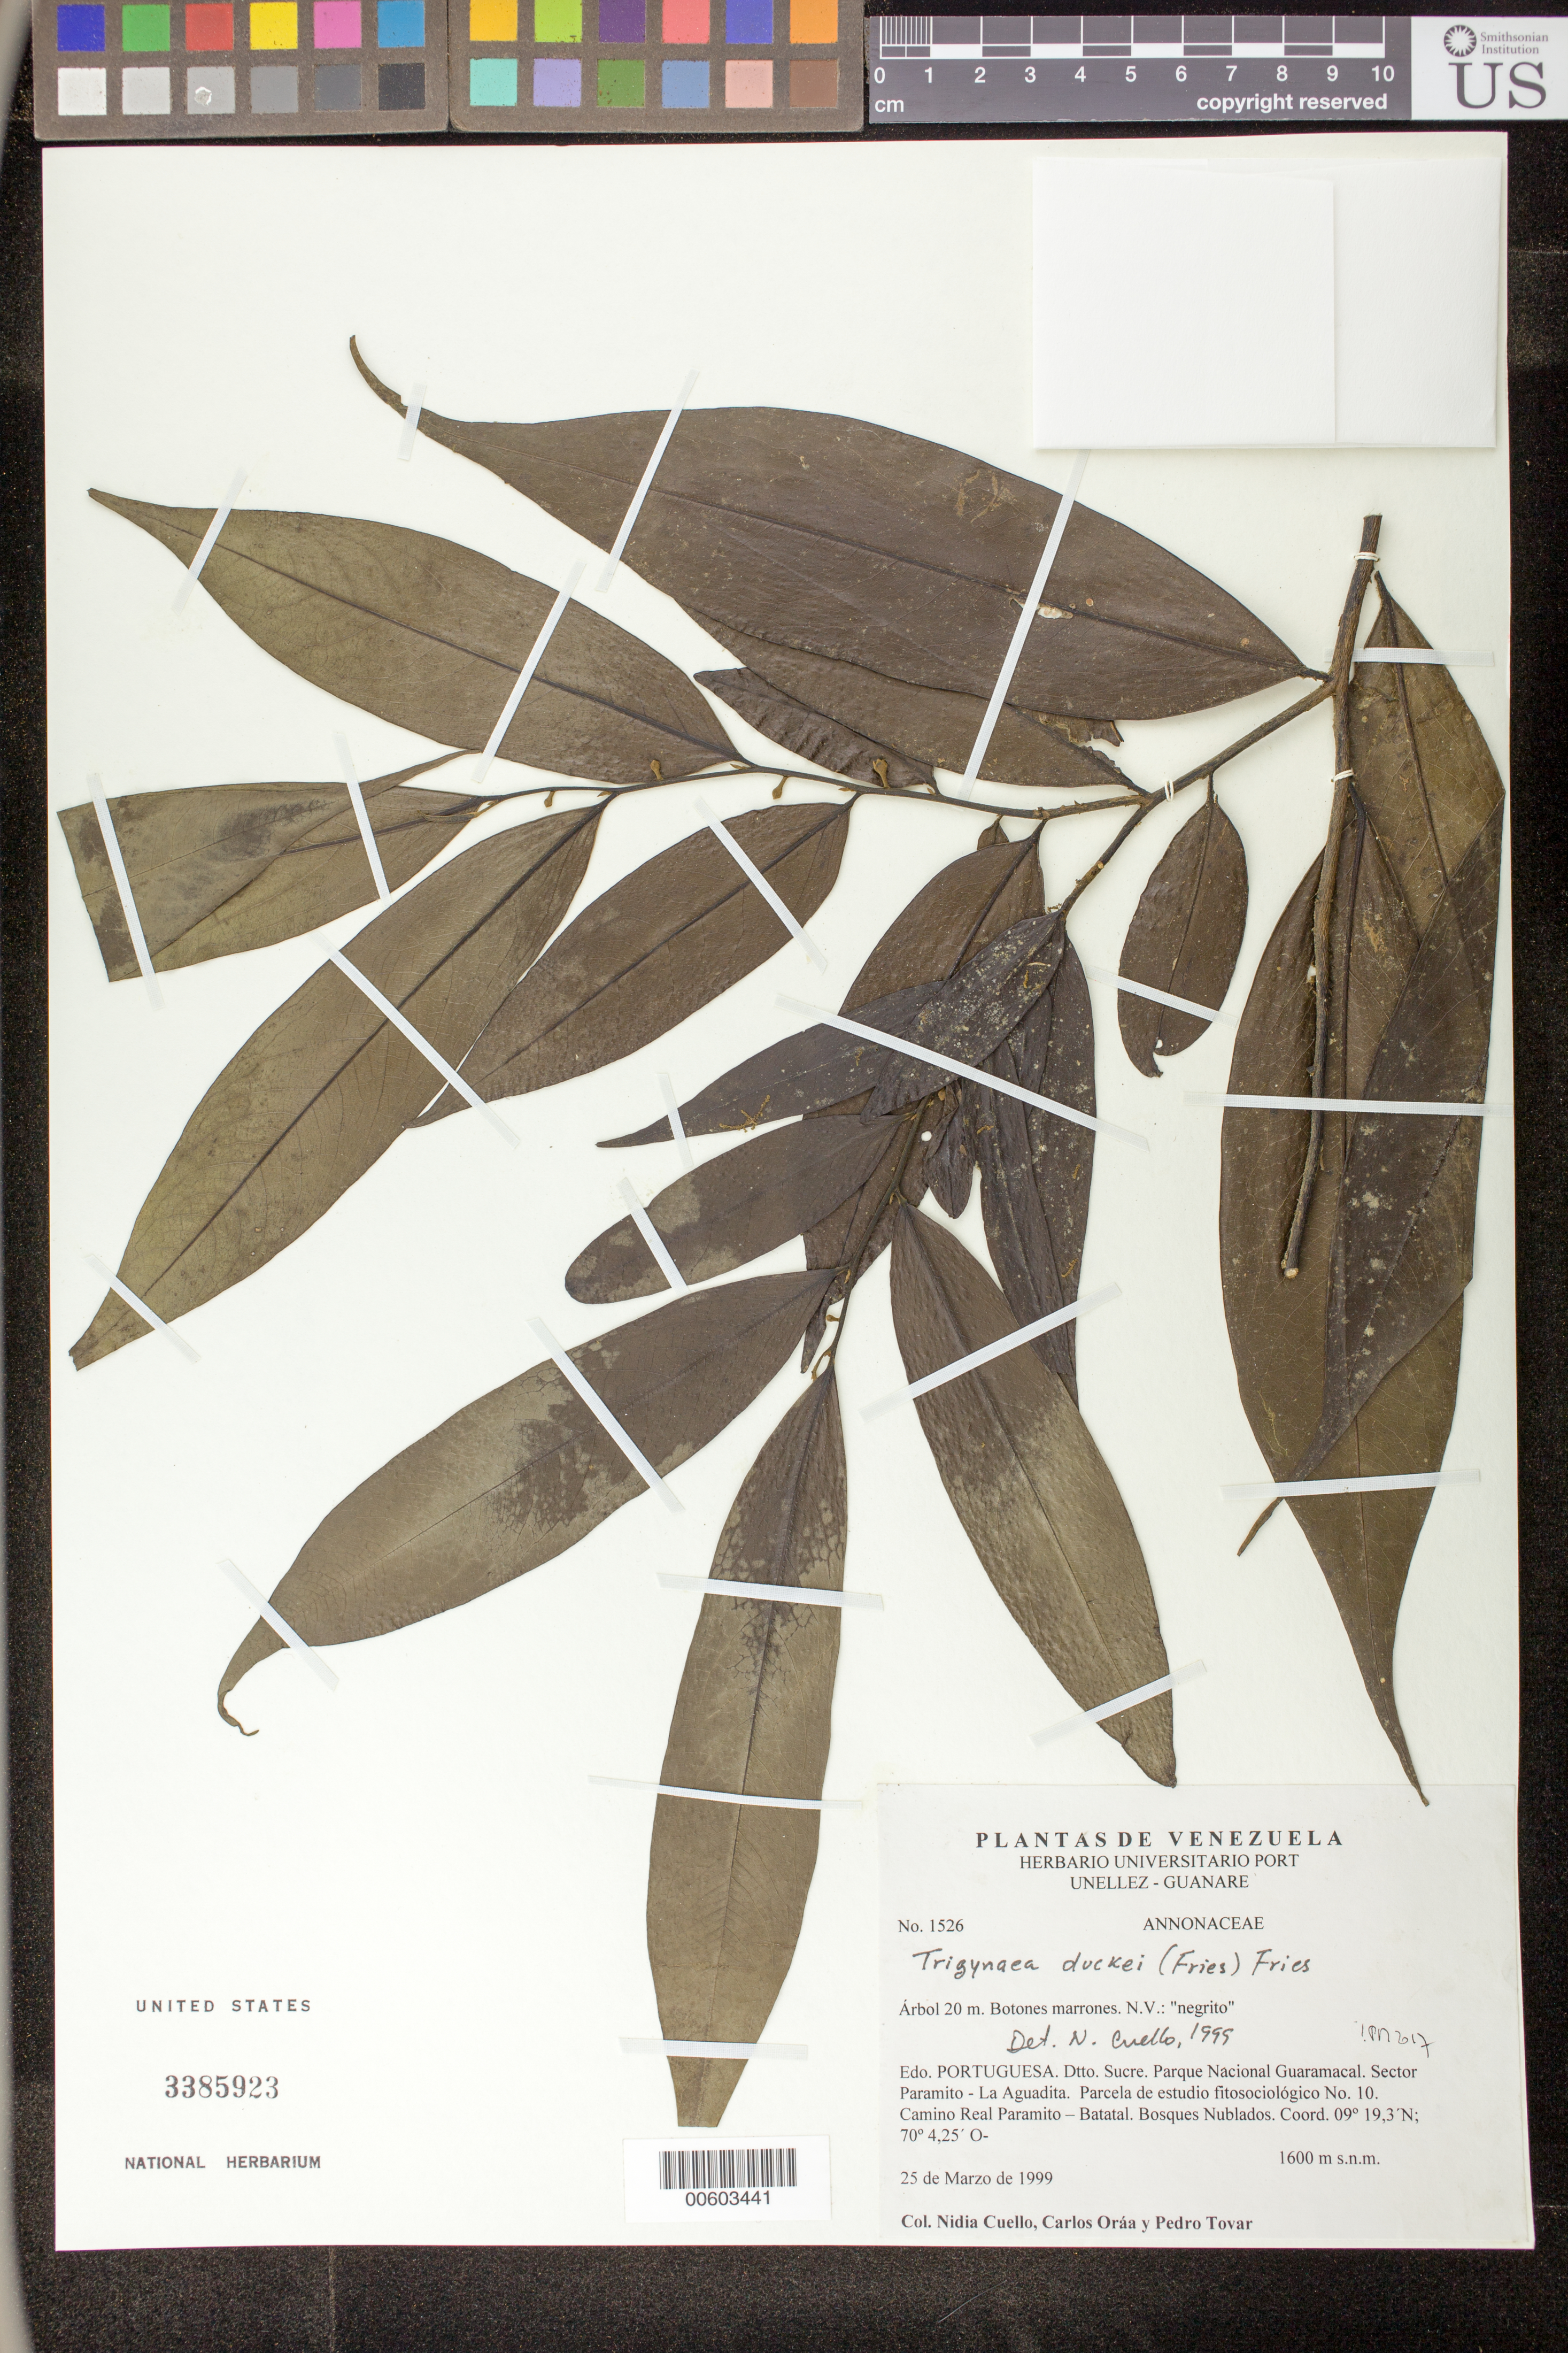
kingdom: Plantae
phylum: Tracheophyta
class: Magnoliopsida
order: Magnoliales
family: Annonaceae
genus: Trigynaea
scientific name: Trigynaea duckei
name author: (R.E. Fr.) R.E. Fr.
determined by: Cuello, Nidia L.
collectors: N. L. Cuello, C. Oráa & P. Tovar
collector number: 1526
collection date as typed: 25 Mar 1999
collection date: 1999-03-25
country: Venezuela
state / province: Portuguesa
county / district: Sucre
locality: Parque Nacional Guaramacal. Sector Paramito - La Aguadita. Camino Real Paramito - Batatal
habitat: Bosque Nublados.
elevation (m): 1600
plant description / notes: Common name: Negrito; PORT, US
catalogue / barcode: US 3378592